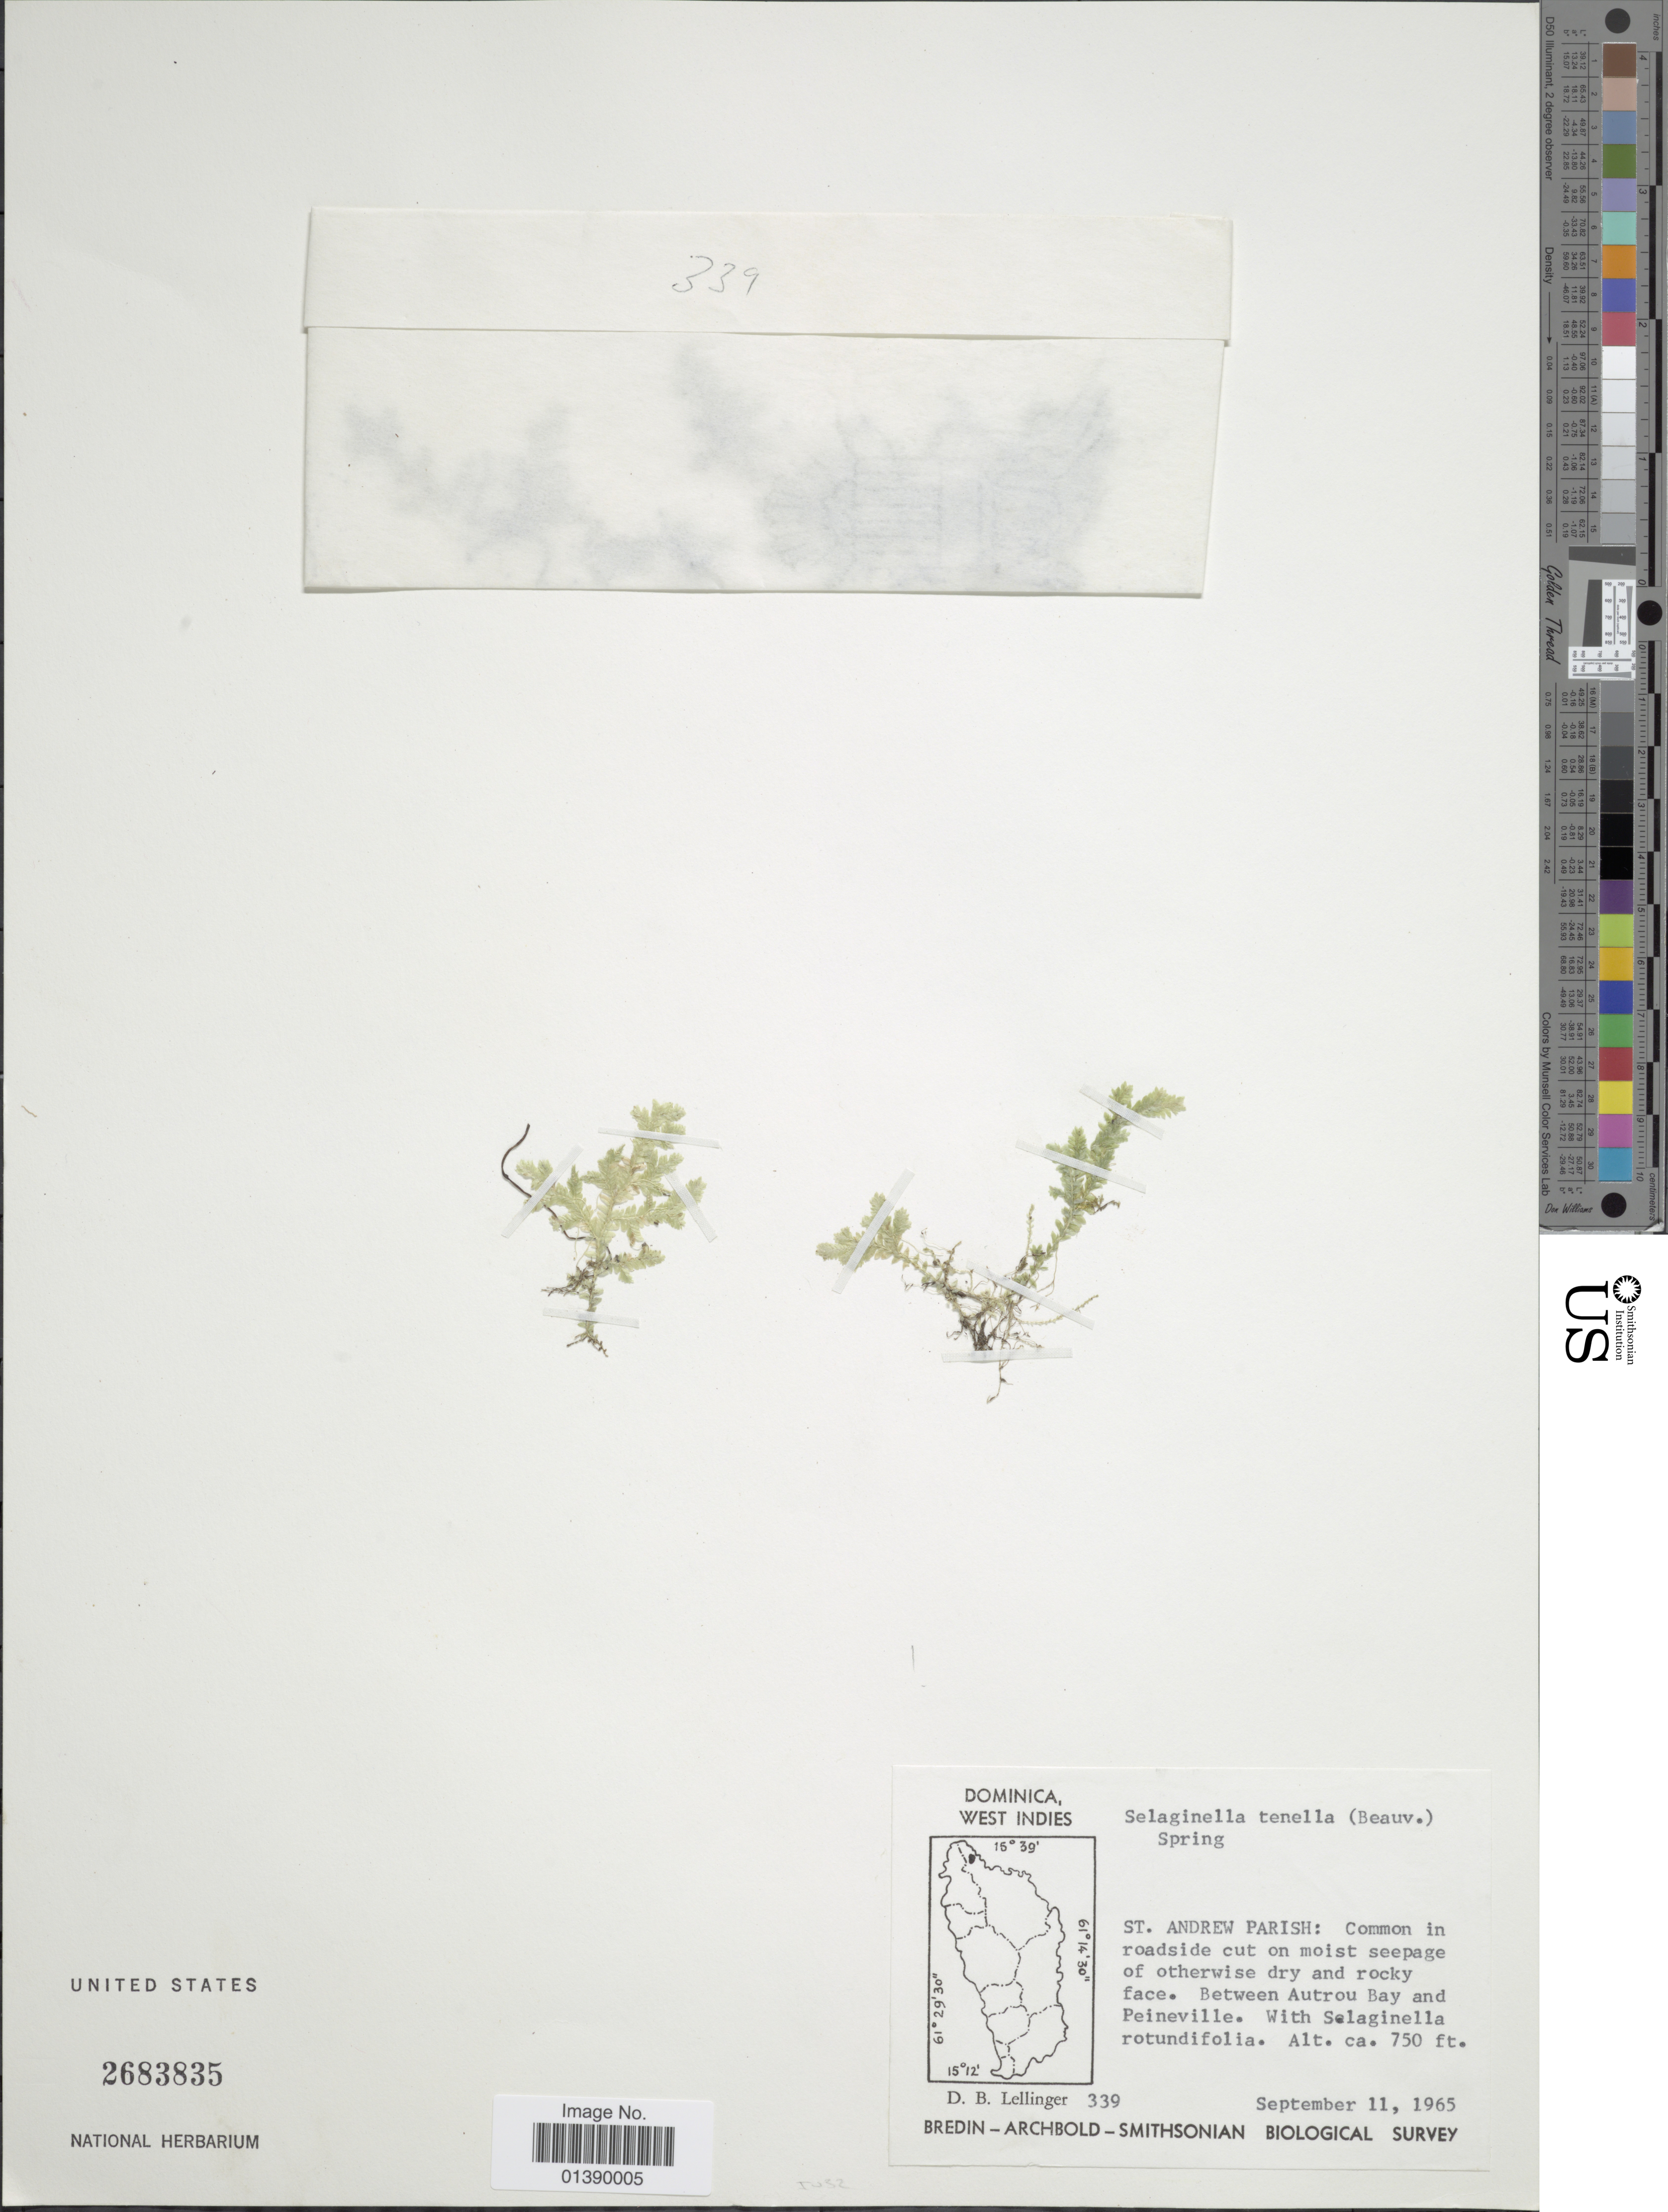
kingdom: Plantae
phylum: Tracheophyta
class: Lycopodiopsida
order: Selaginellales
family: Selaginellaceae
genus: Selaginella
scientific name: Selaginella tenella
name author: (P. Beauv.) Spring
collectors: D. B. Lellinger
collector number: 339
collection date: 1965-09-11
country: Dominica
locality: West Indies, St Andrew Parish: Common in roadside cut on moist seepage of otherwise dry and rocky face. between Autrou Bay and Peineville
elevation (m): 229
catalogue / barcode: US 2683835